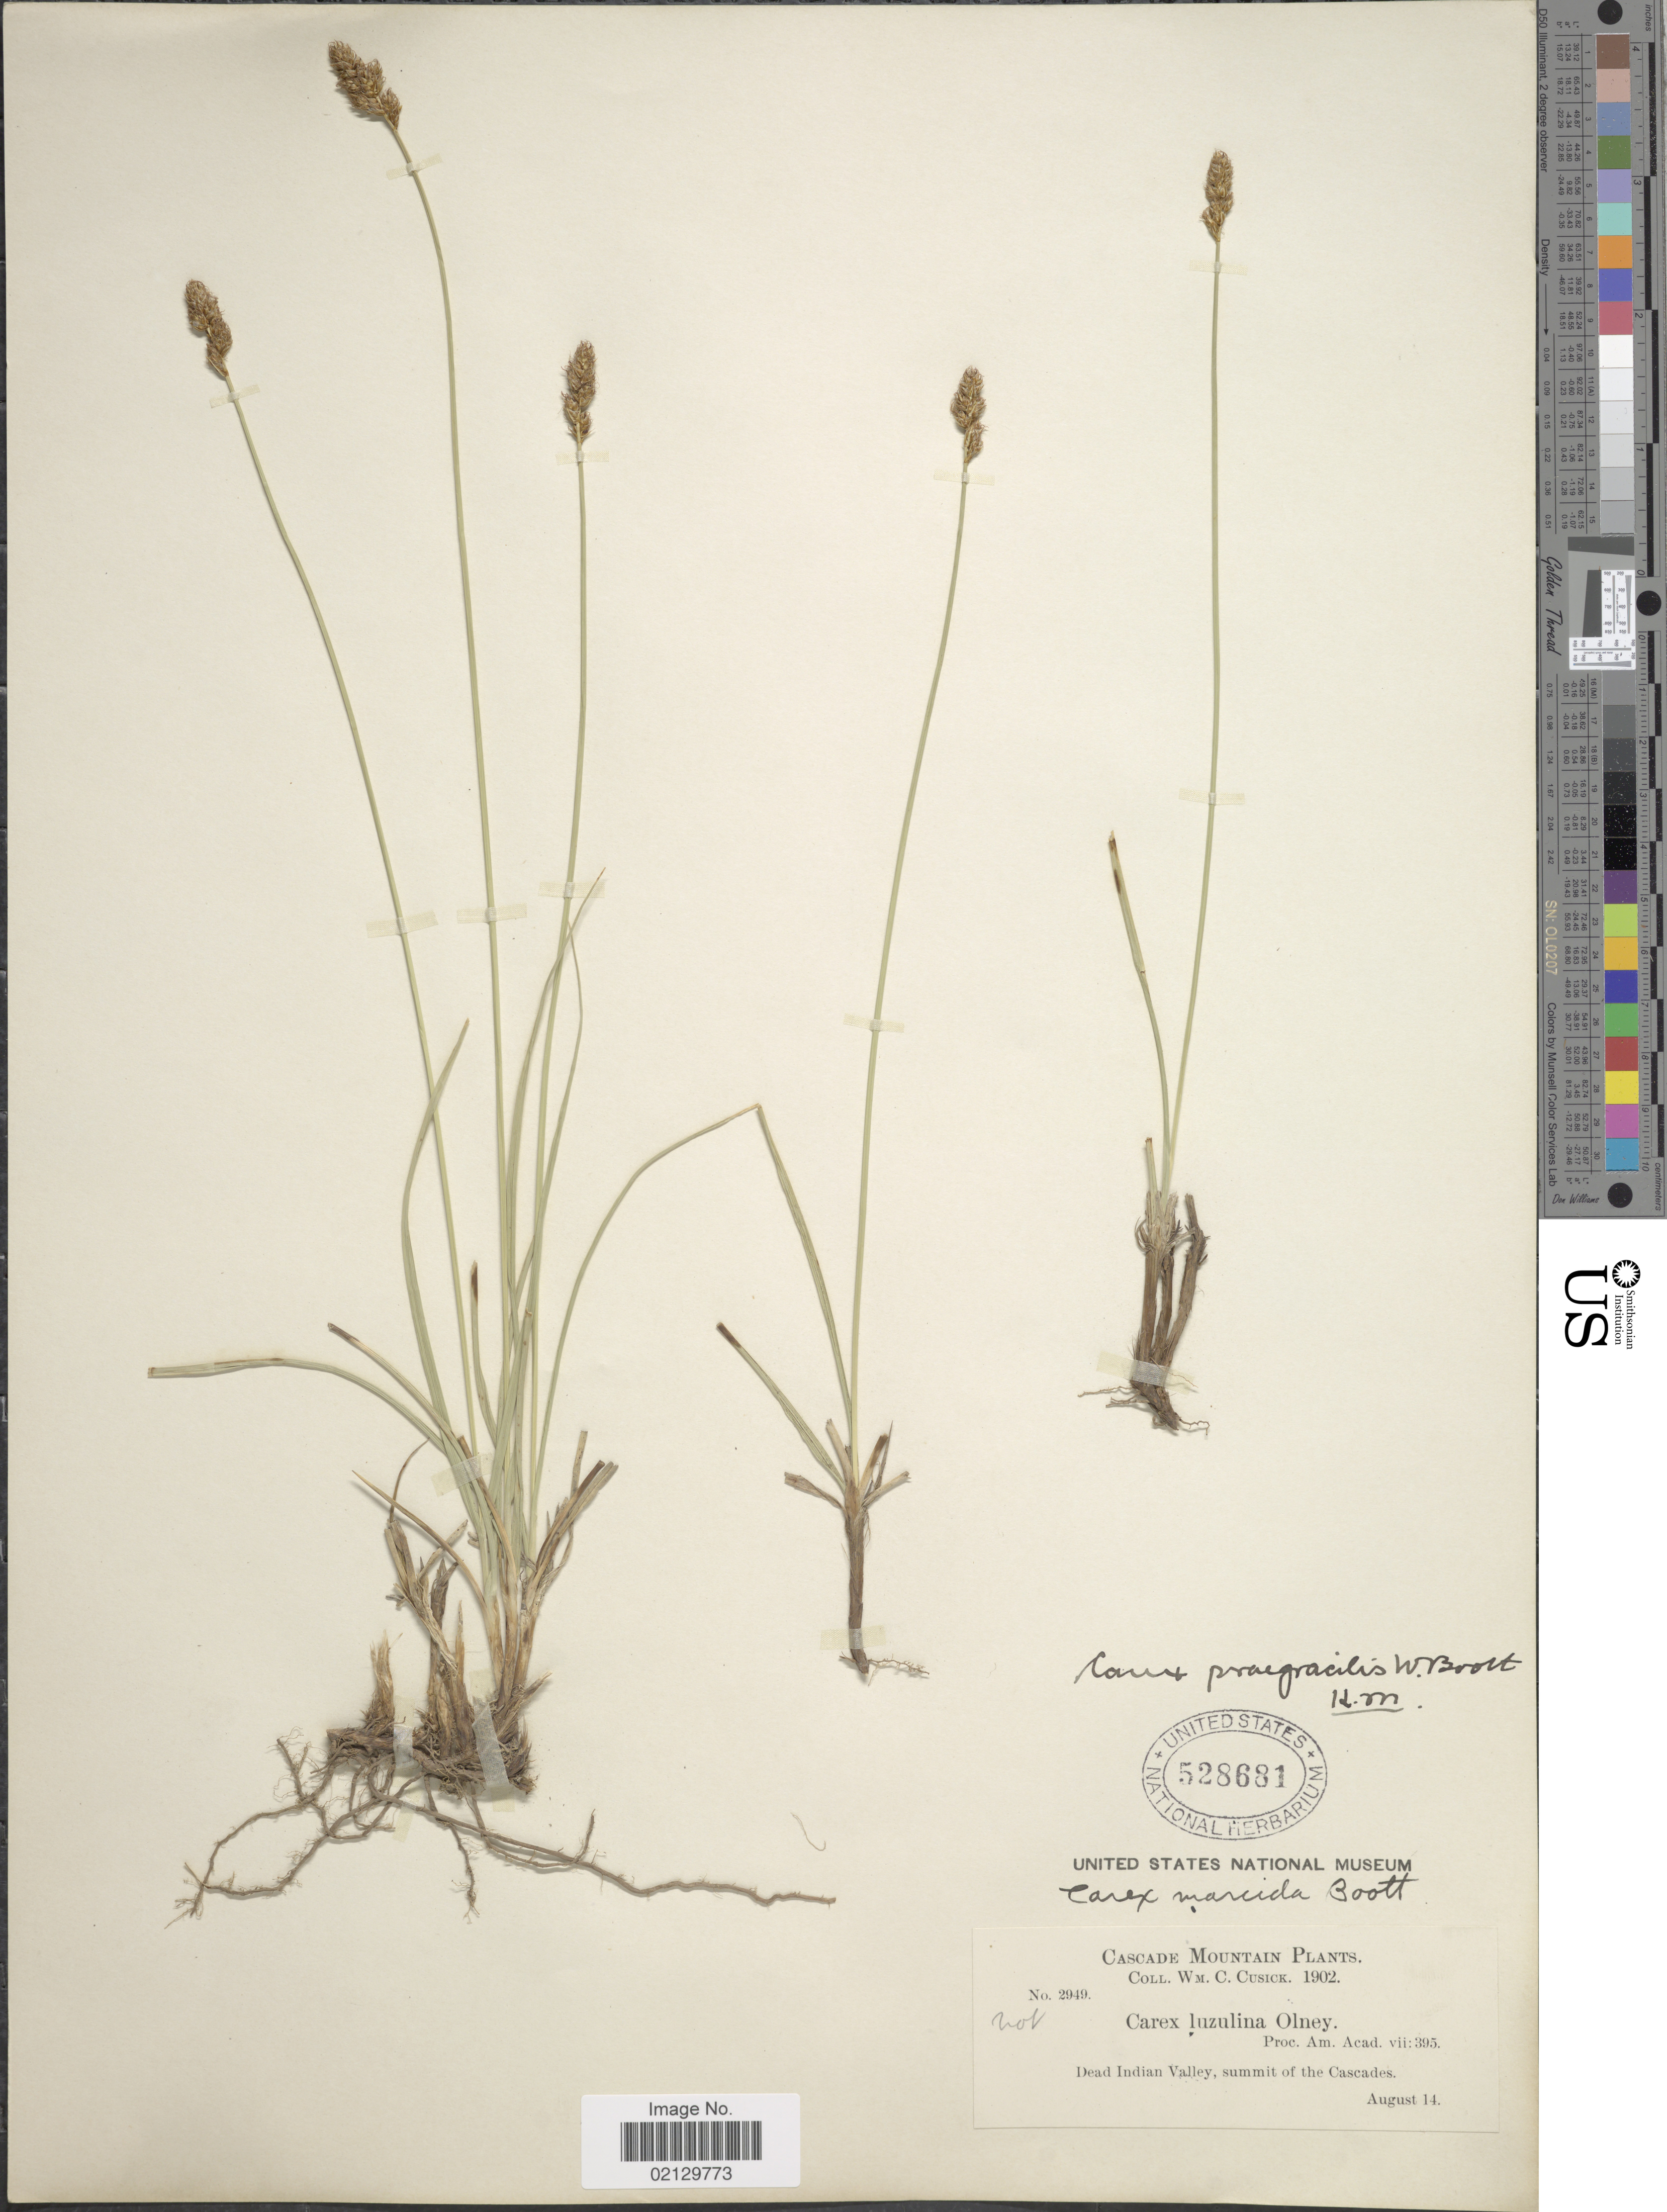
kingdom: Plantae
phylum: Tracheophyta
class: Liliopsida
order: Poales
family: Cyperaceae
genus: Carex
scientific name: Carex praegracilis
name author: W. Boott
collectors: W. C. Cusick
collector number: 2949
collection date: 1902-08-14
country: United States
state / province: Oregon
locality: Dead Indian Valley, summit of the Cascades. Cascade Mountain.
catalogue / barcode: US 528681